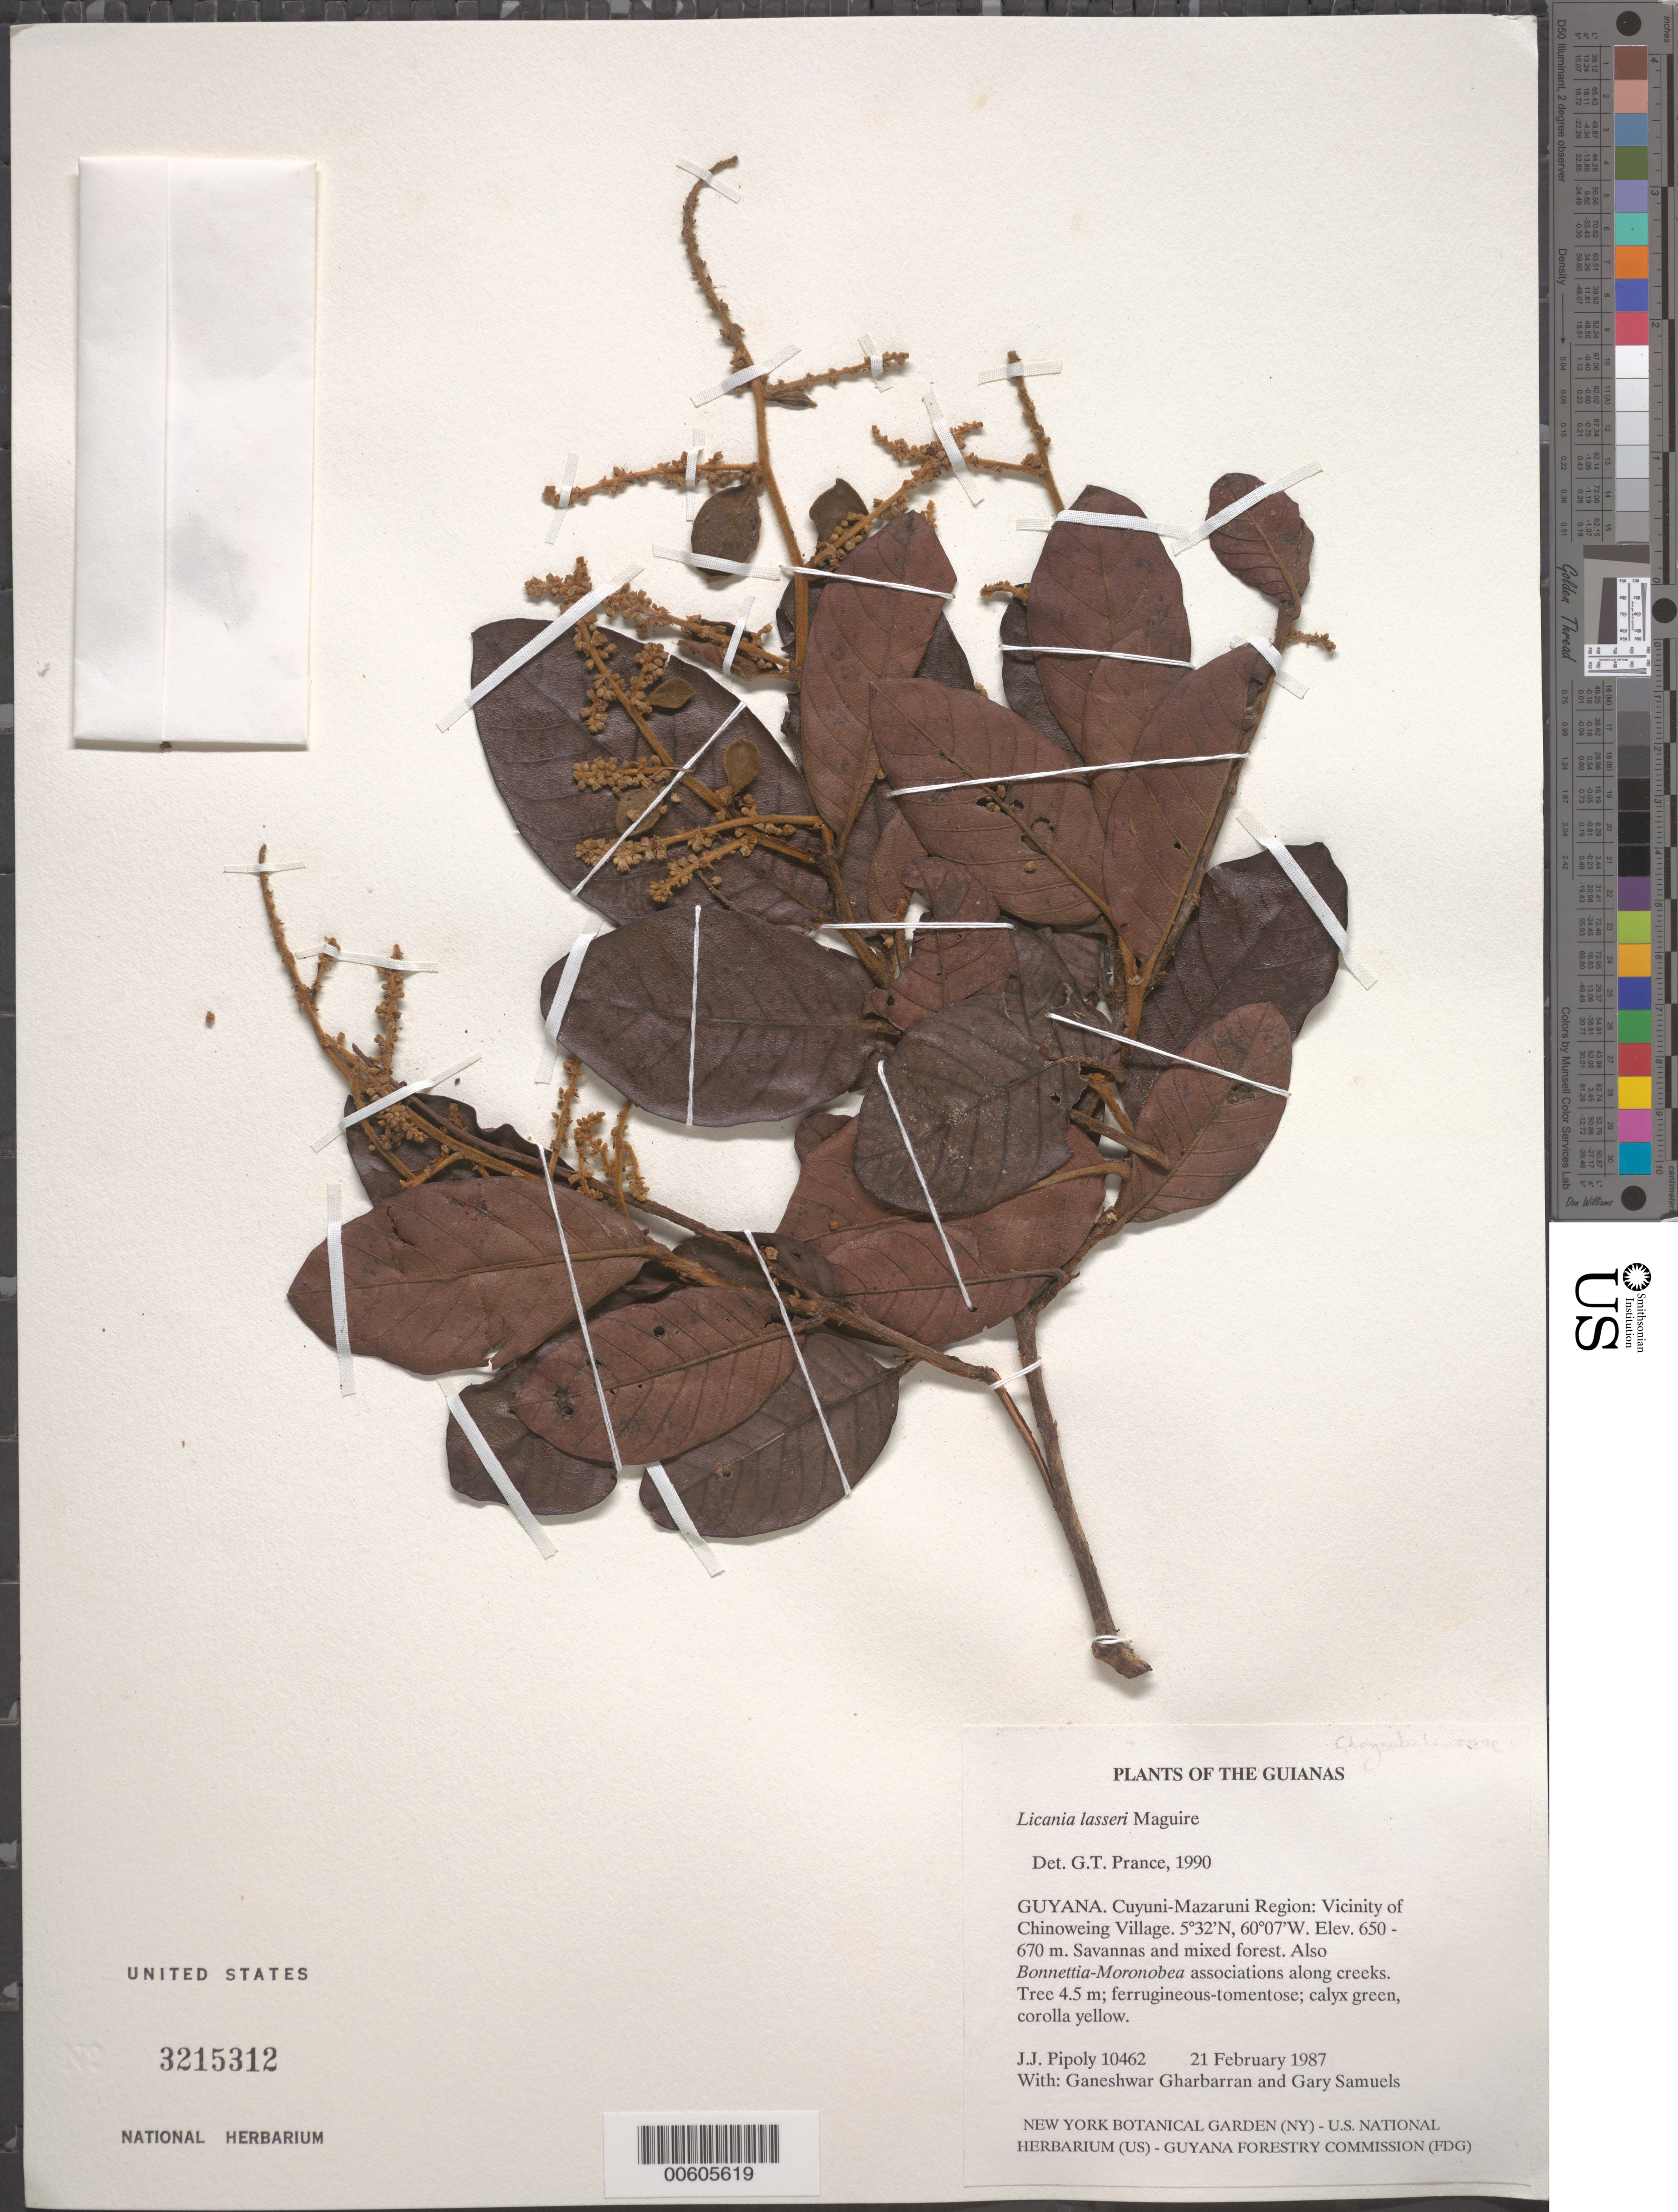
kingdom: Plantae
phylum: Tracheophyta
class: Magnoliopsida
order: Malpighiales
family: Chrysobalanaceae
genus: Hymenopus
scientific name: Hymenopus lasseri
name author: (Maguire) Sothers & Prance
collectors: J. J. Pipoly, G. Gharbarran & G. Samuels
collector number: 10462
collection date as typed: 21 February 1987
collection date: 1987-02-21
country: Guyana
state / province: Cuyuni-Mazaruni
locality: Vicinity of Chinoweing Village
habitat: Savannas and mixed forest. Also Bonnetia-Moronobea associations along creeks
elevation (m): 650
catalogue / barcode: US 3215312